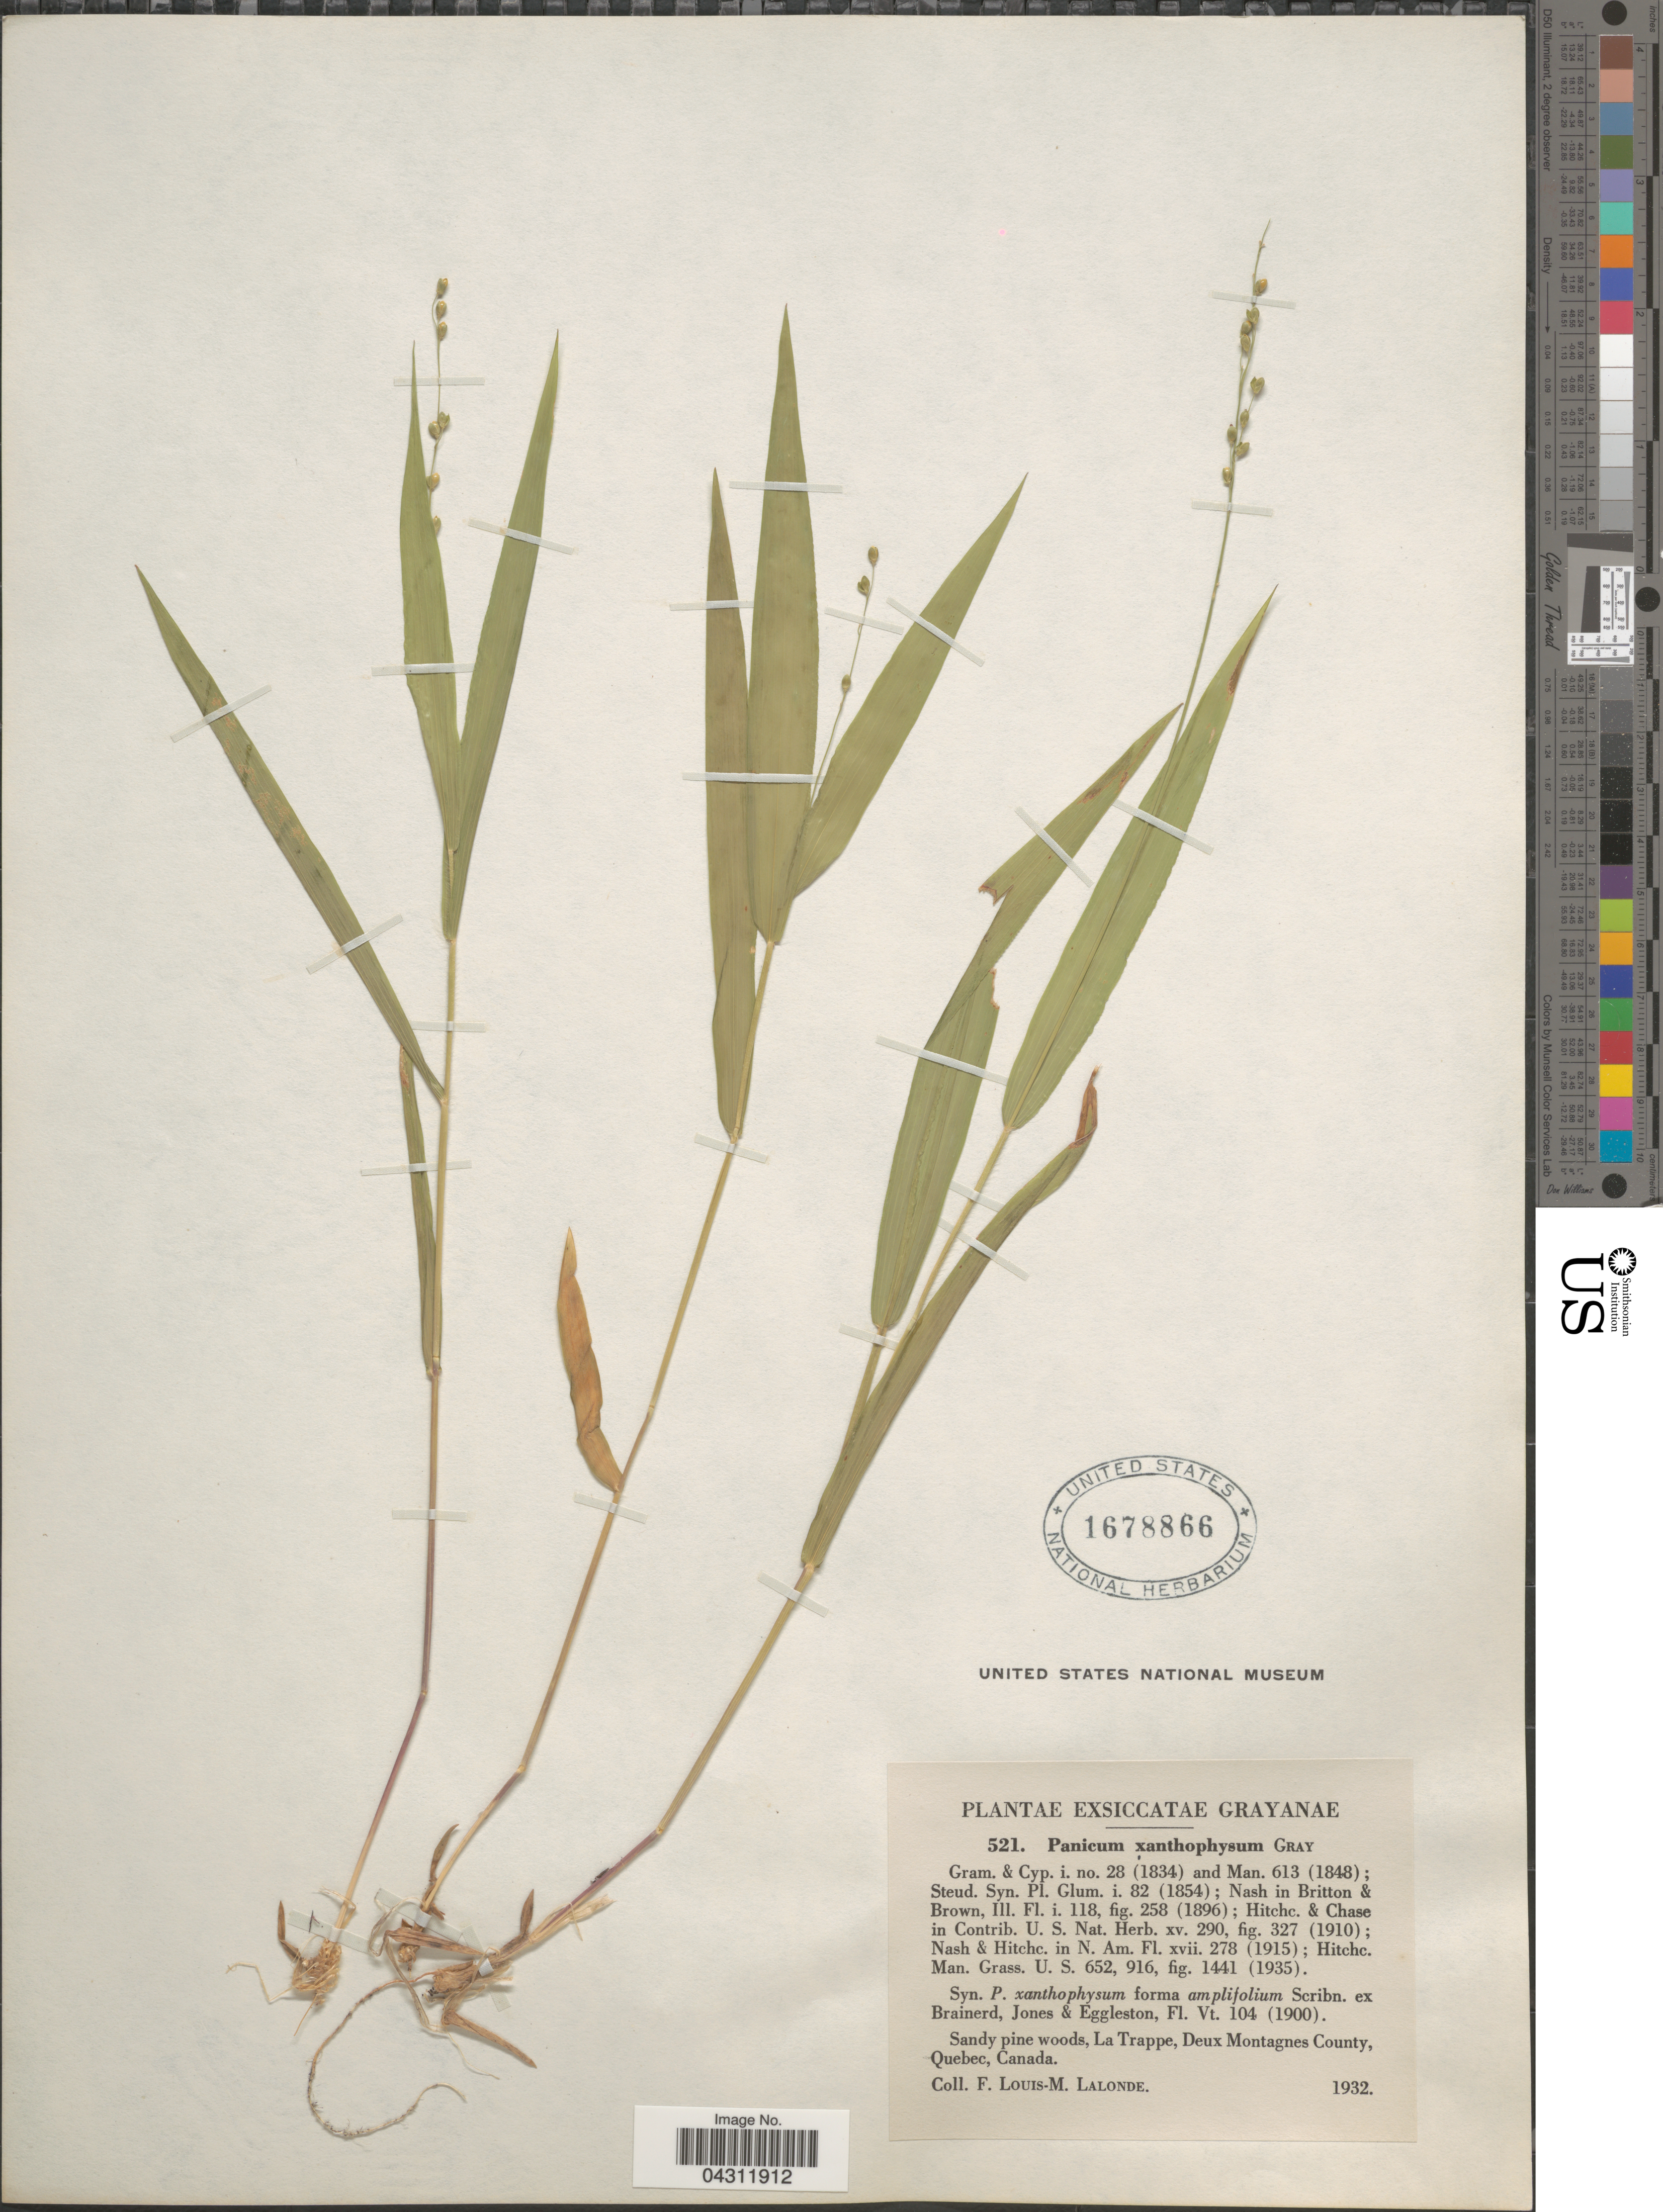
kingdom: Plantae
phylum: Tracheophyta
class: Liliopsida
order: Poales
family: Poaceae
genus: Dichanthelium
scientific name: Dichanthelium xanthophysum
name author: (A. Gray) Freckmann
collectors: F. Lalonde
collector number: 521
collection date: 1932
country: Canada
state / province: Quebec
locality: Sandy pine woods, La Trappe, Deux Montagnes County.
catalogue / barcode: US 1678866